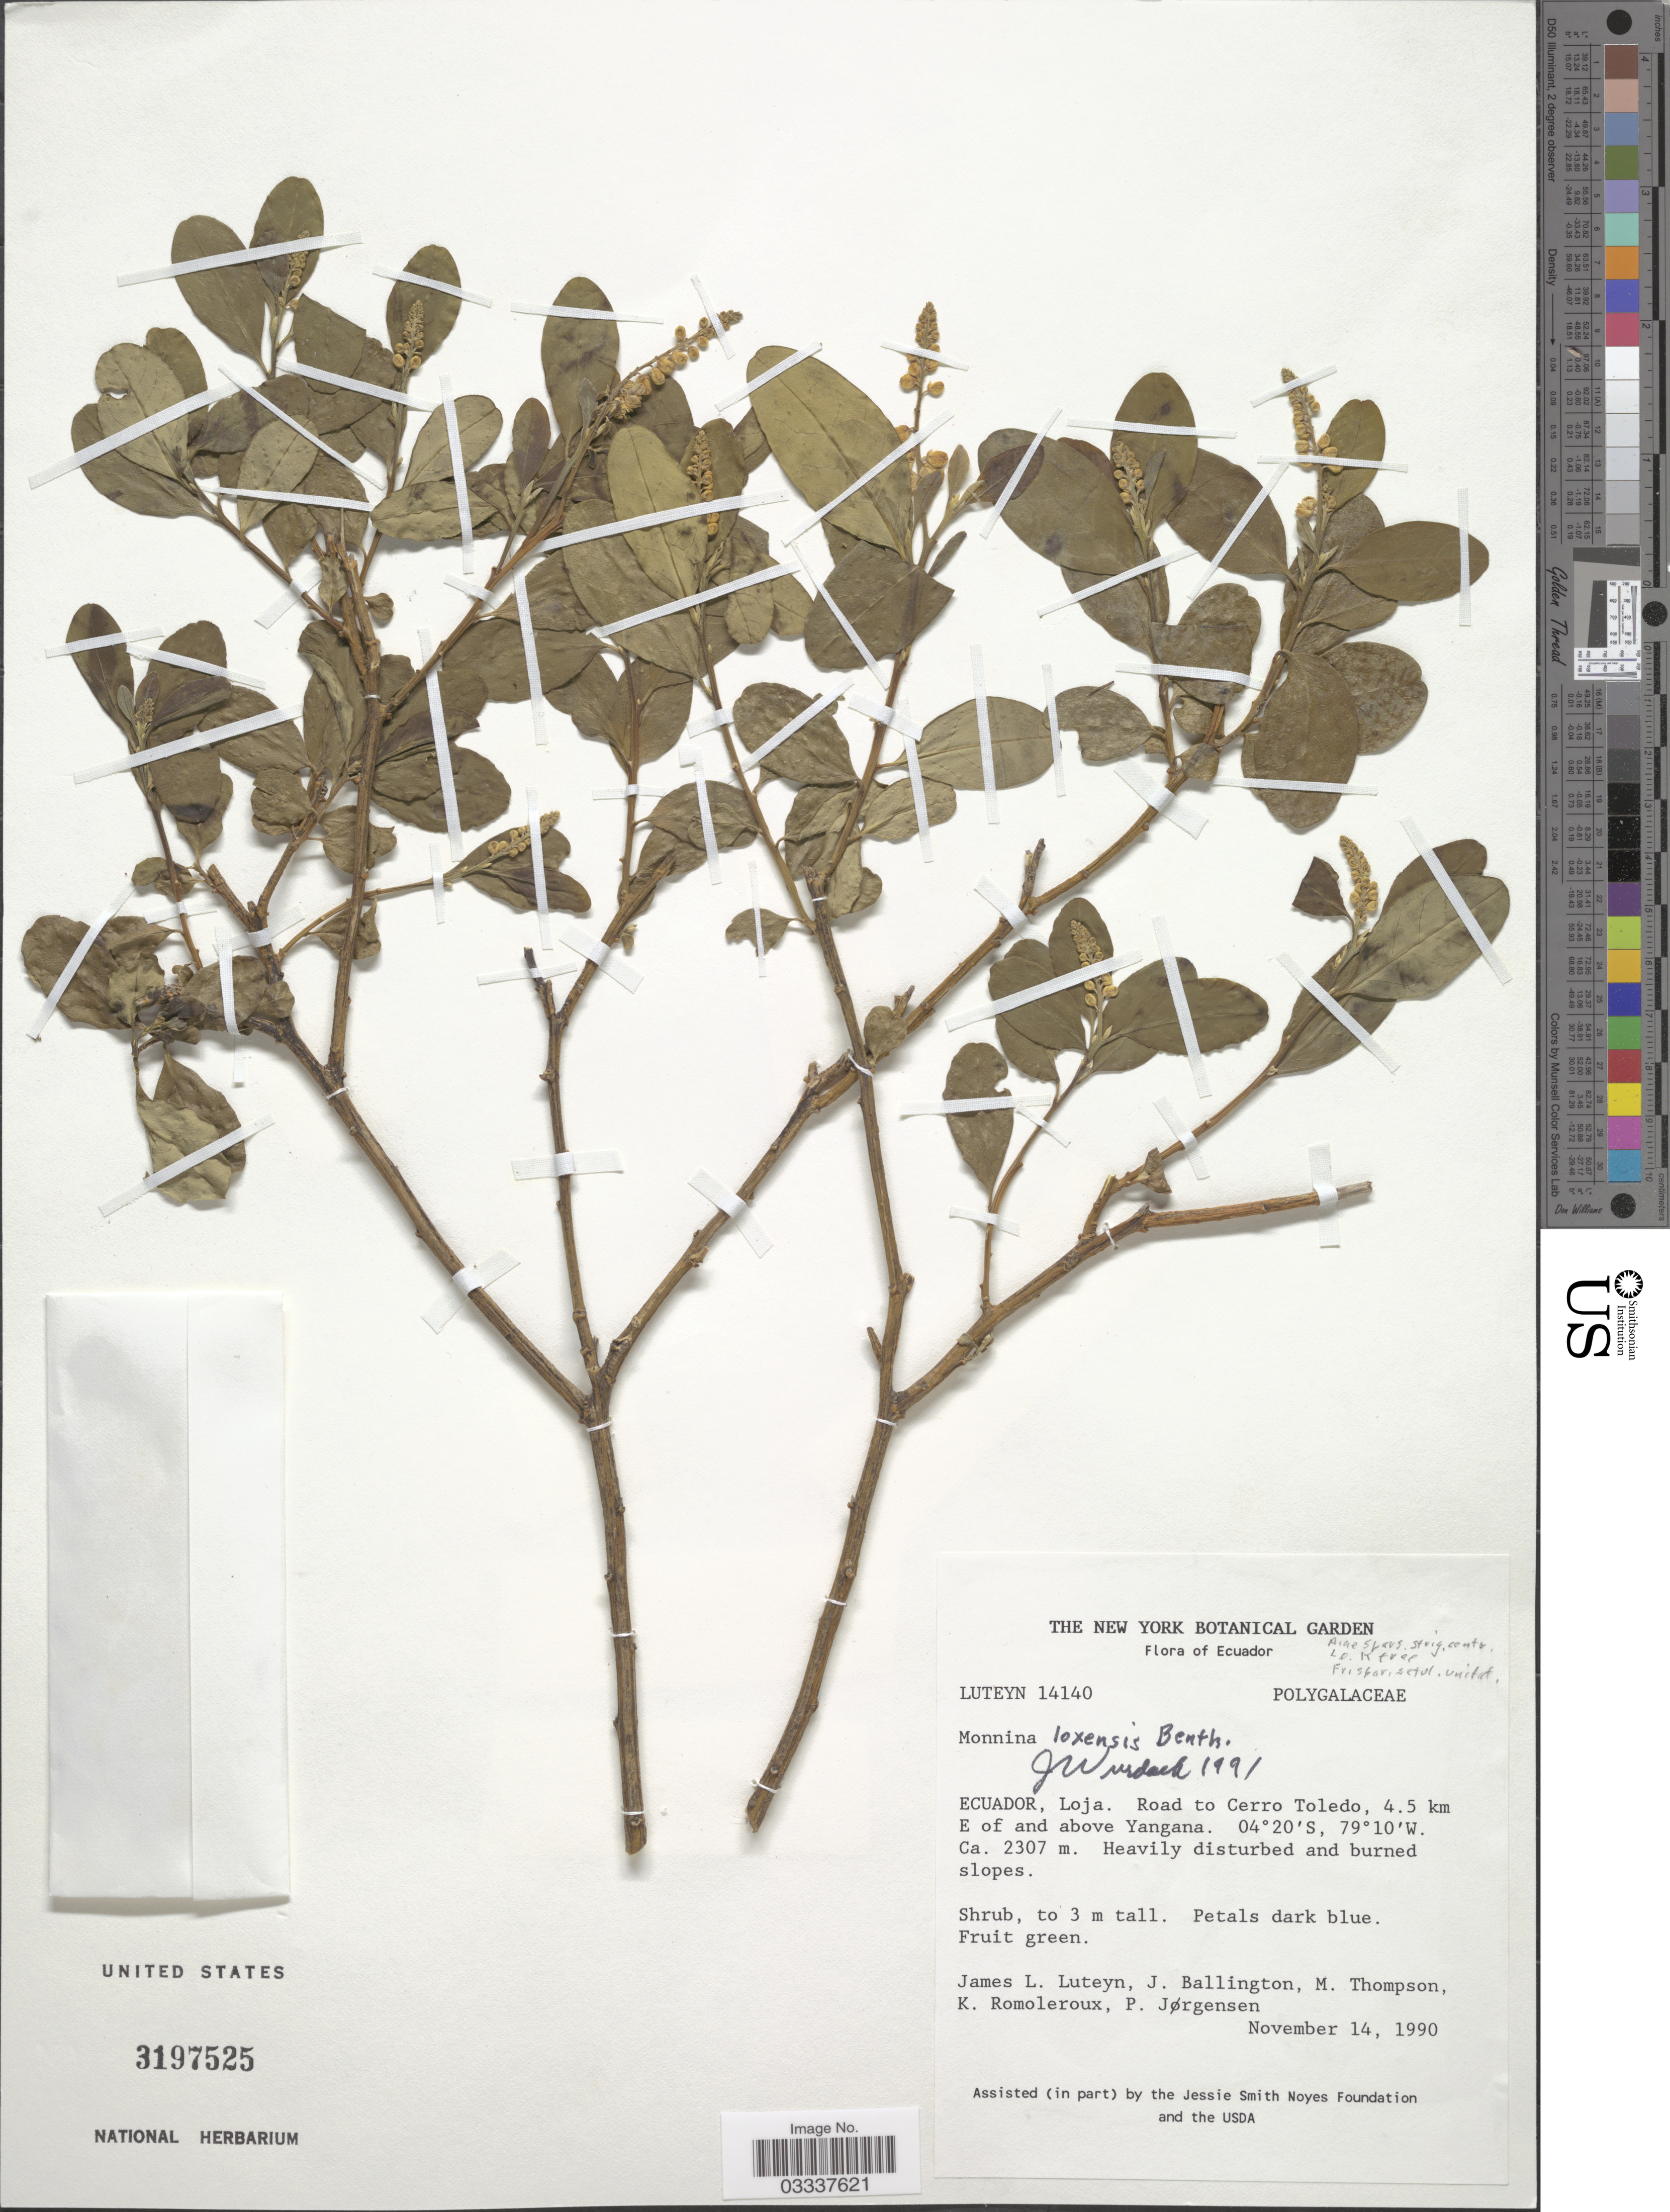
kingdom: Plantae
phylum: Tracheophyta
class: Magnoliopsida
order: Fabales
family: Polygalaceae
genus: Monnina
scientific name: Monnina loxensis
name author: Benth.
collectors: J. Luteyn, J. Ballington, M. Thompson, K. Romoleroux & P. Jørgensen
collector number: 14140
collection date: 1990-11-14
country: Ecuador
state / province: Loja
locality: Road to Cerro Toledo, 4.5 km E of and above Yangana.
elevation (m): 2307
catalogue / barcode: US 3197525